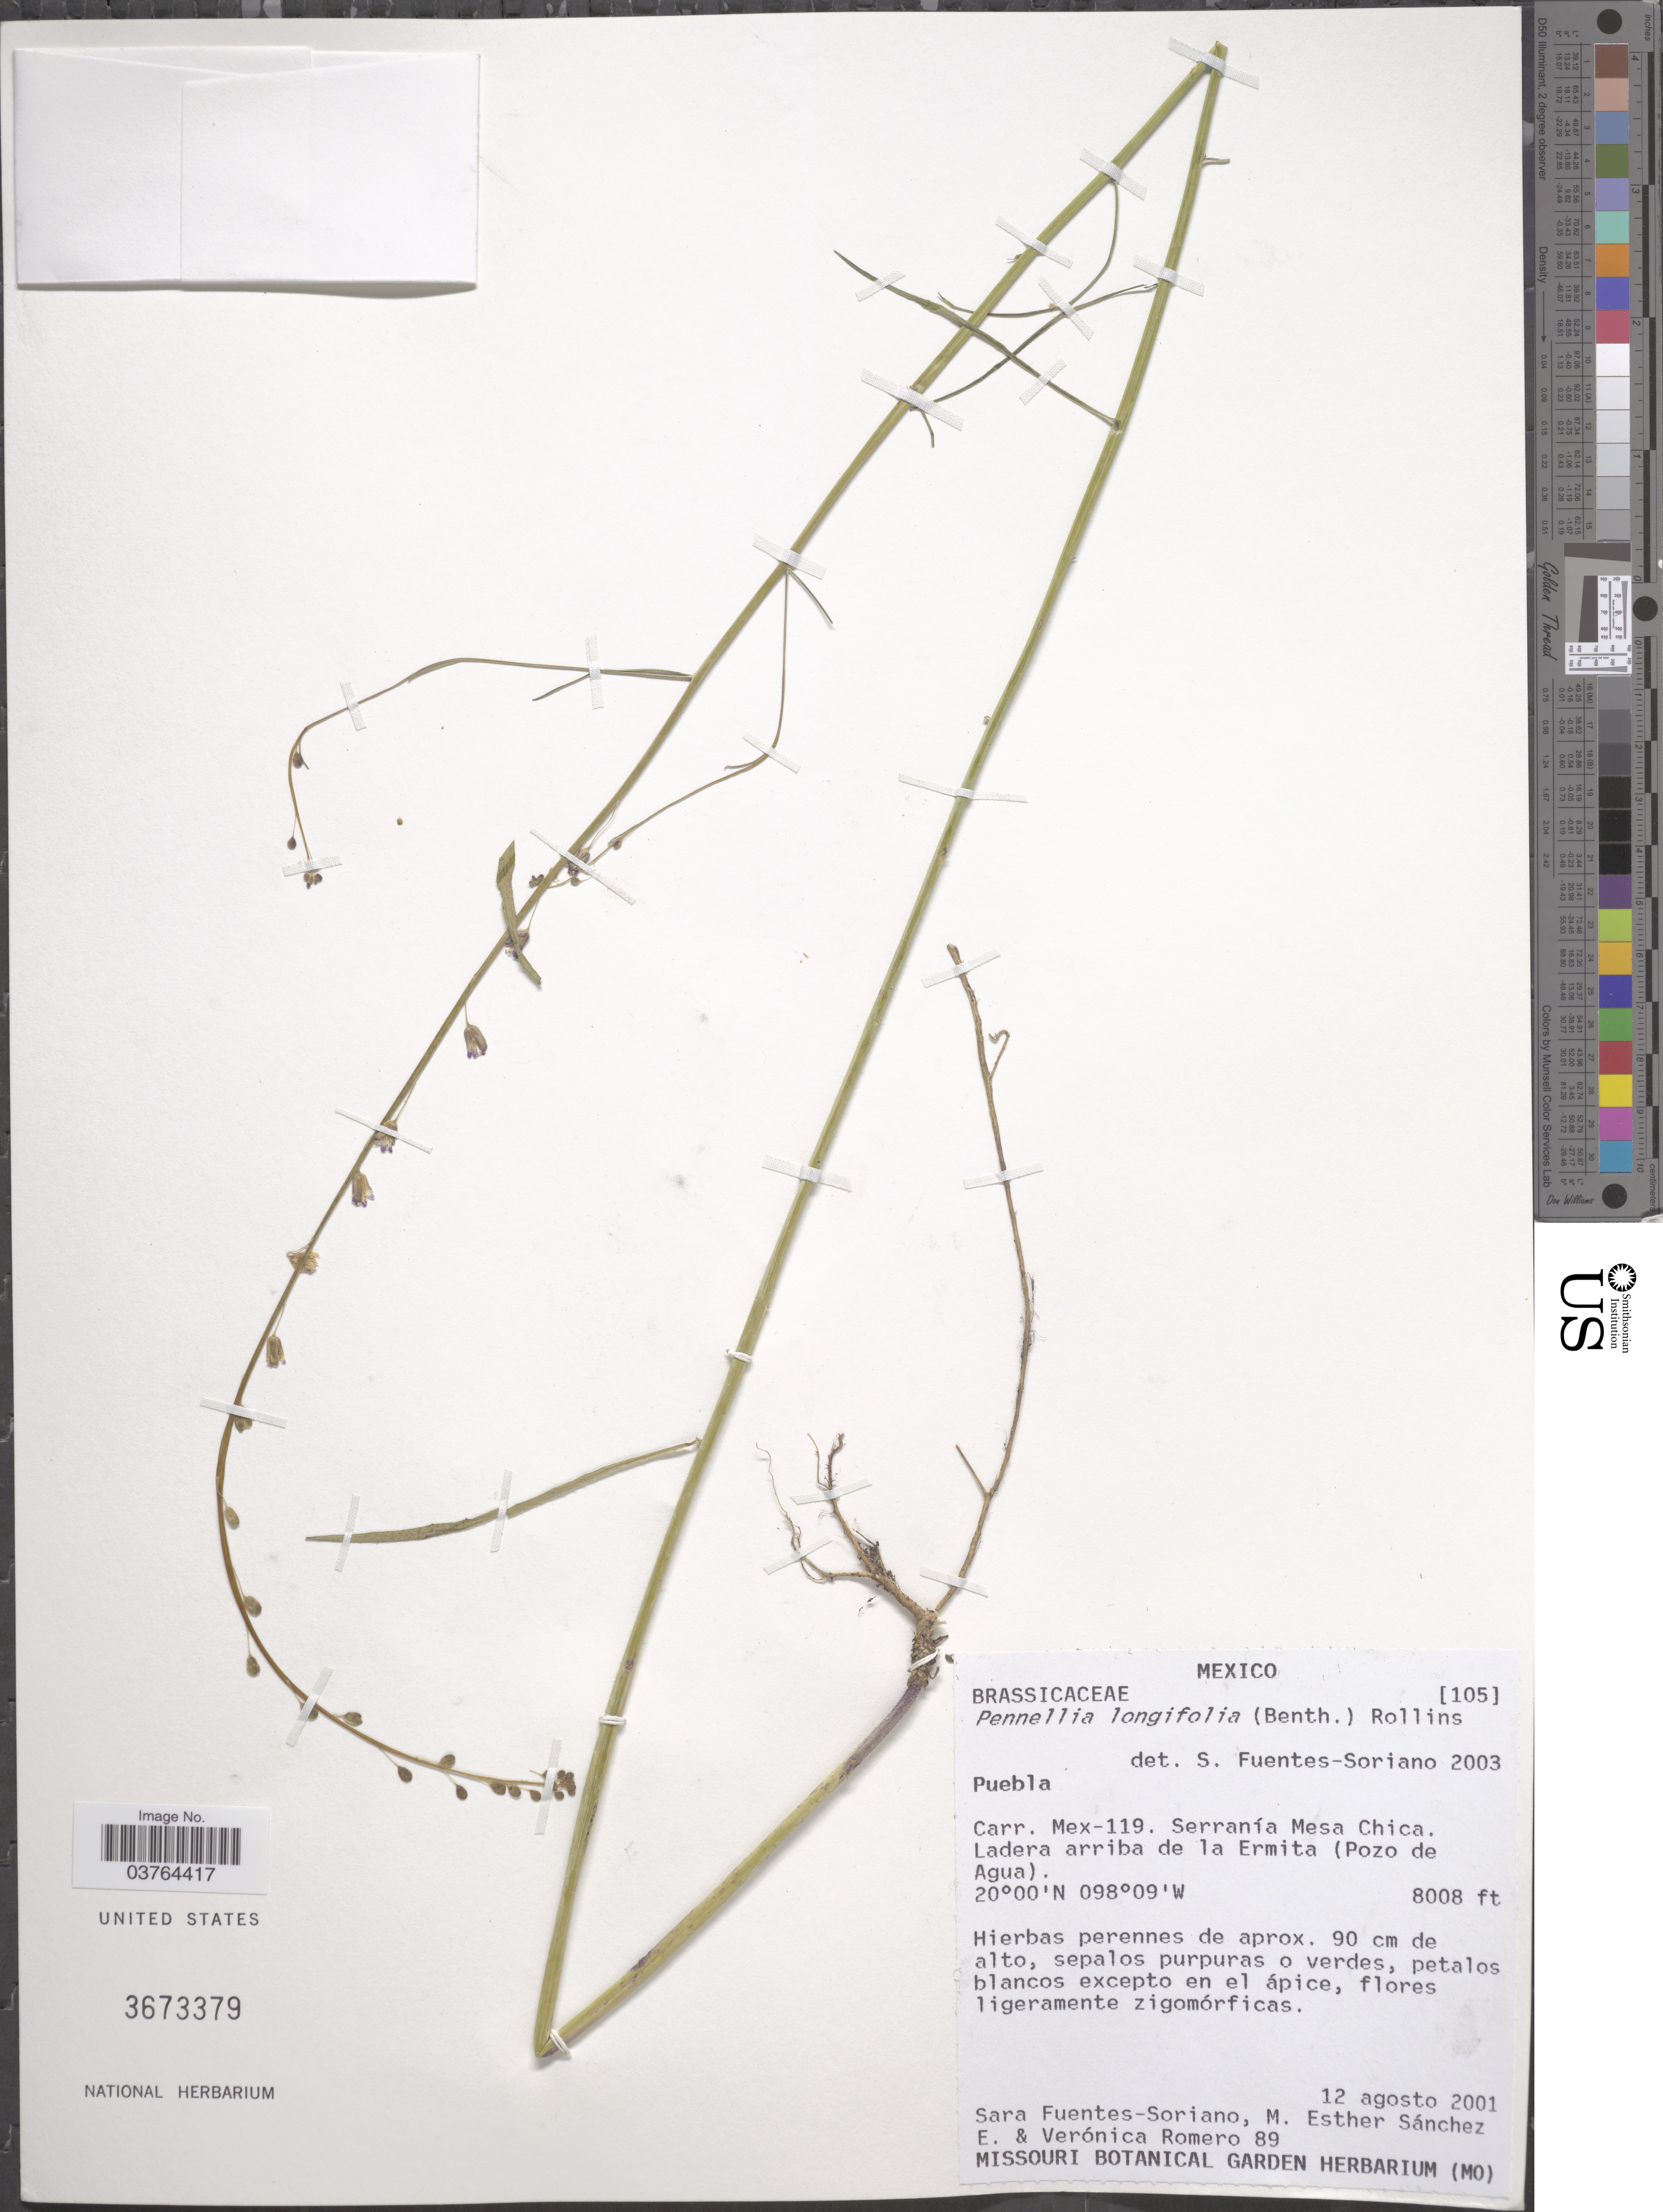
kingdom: Plantae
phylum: Tracheophyta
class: Magnoliopsida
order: Brassicales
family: Brassicaceae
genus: Pennellia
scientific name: Pennellia longifolia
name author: (Benth.) Rollins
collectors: S. Fuentes-Soriano, M. Esther, E. Romero & V. Romero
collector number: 89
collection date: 2001-08-12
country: Mexico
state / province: Puebla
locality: Carr. Mex-119. Serranía Mesa Chica. Ladera arriba de la Ermita (Pozo de Agua).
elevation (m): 2441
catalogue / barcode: US 3673379